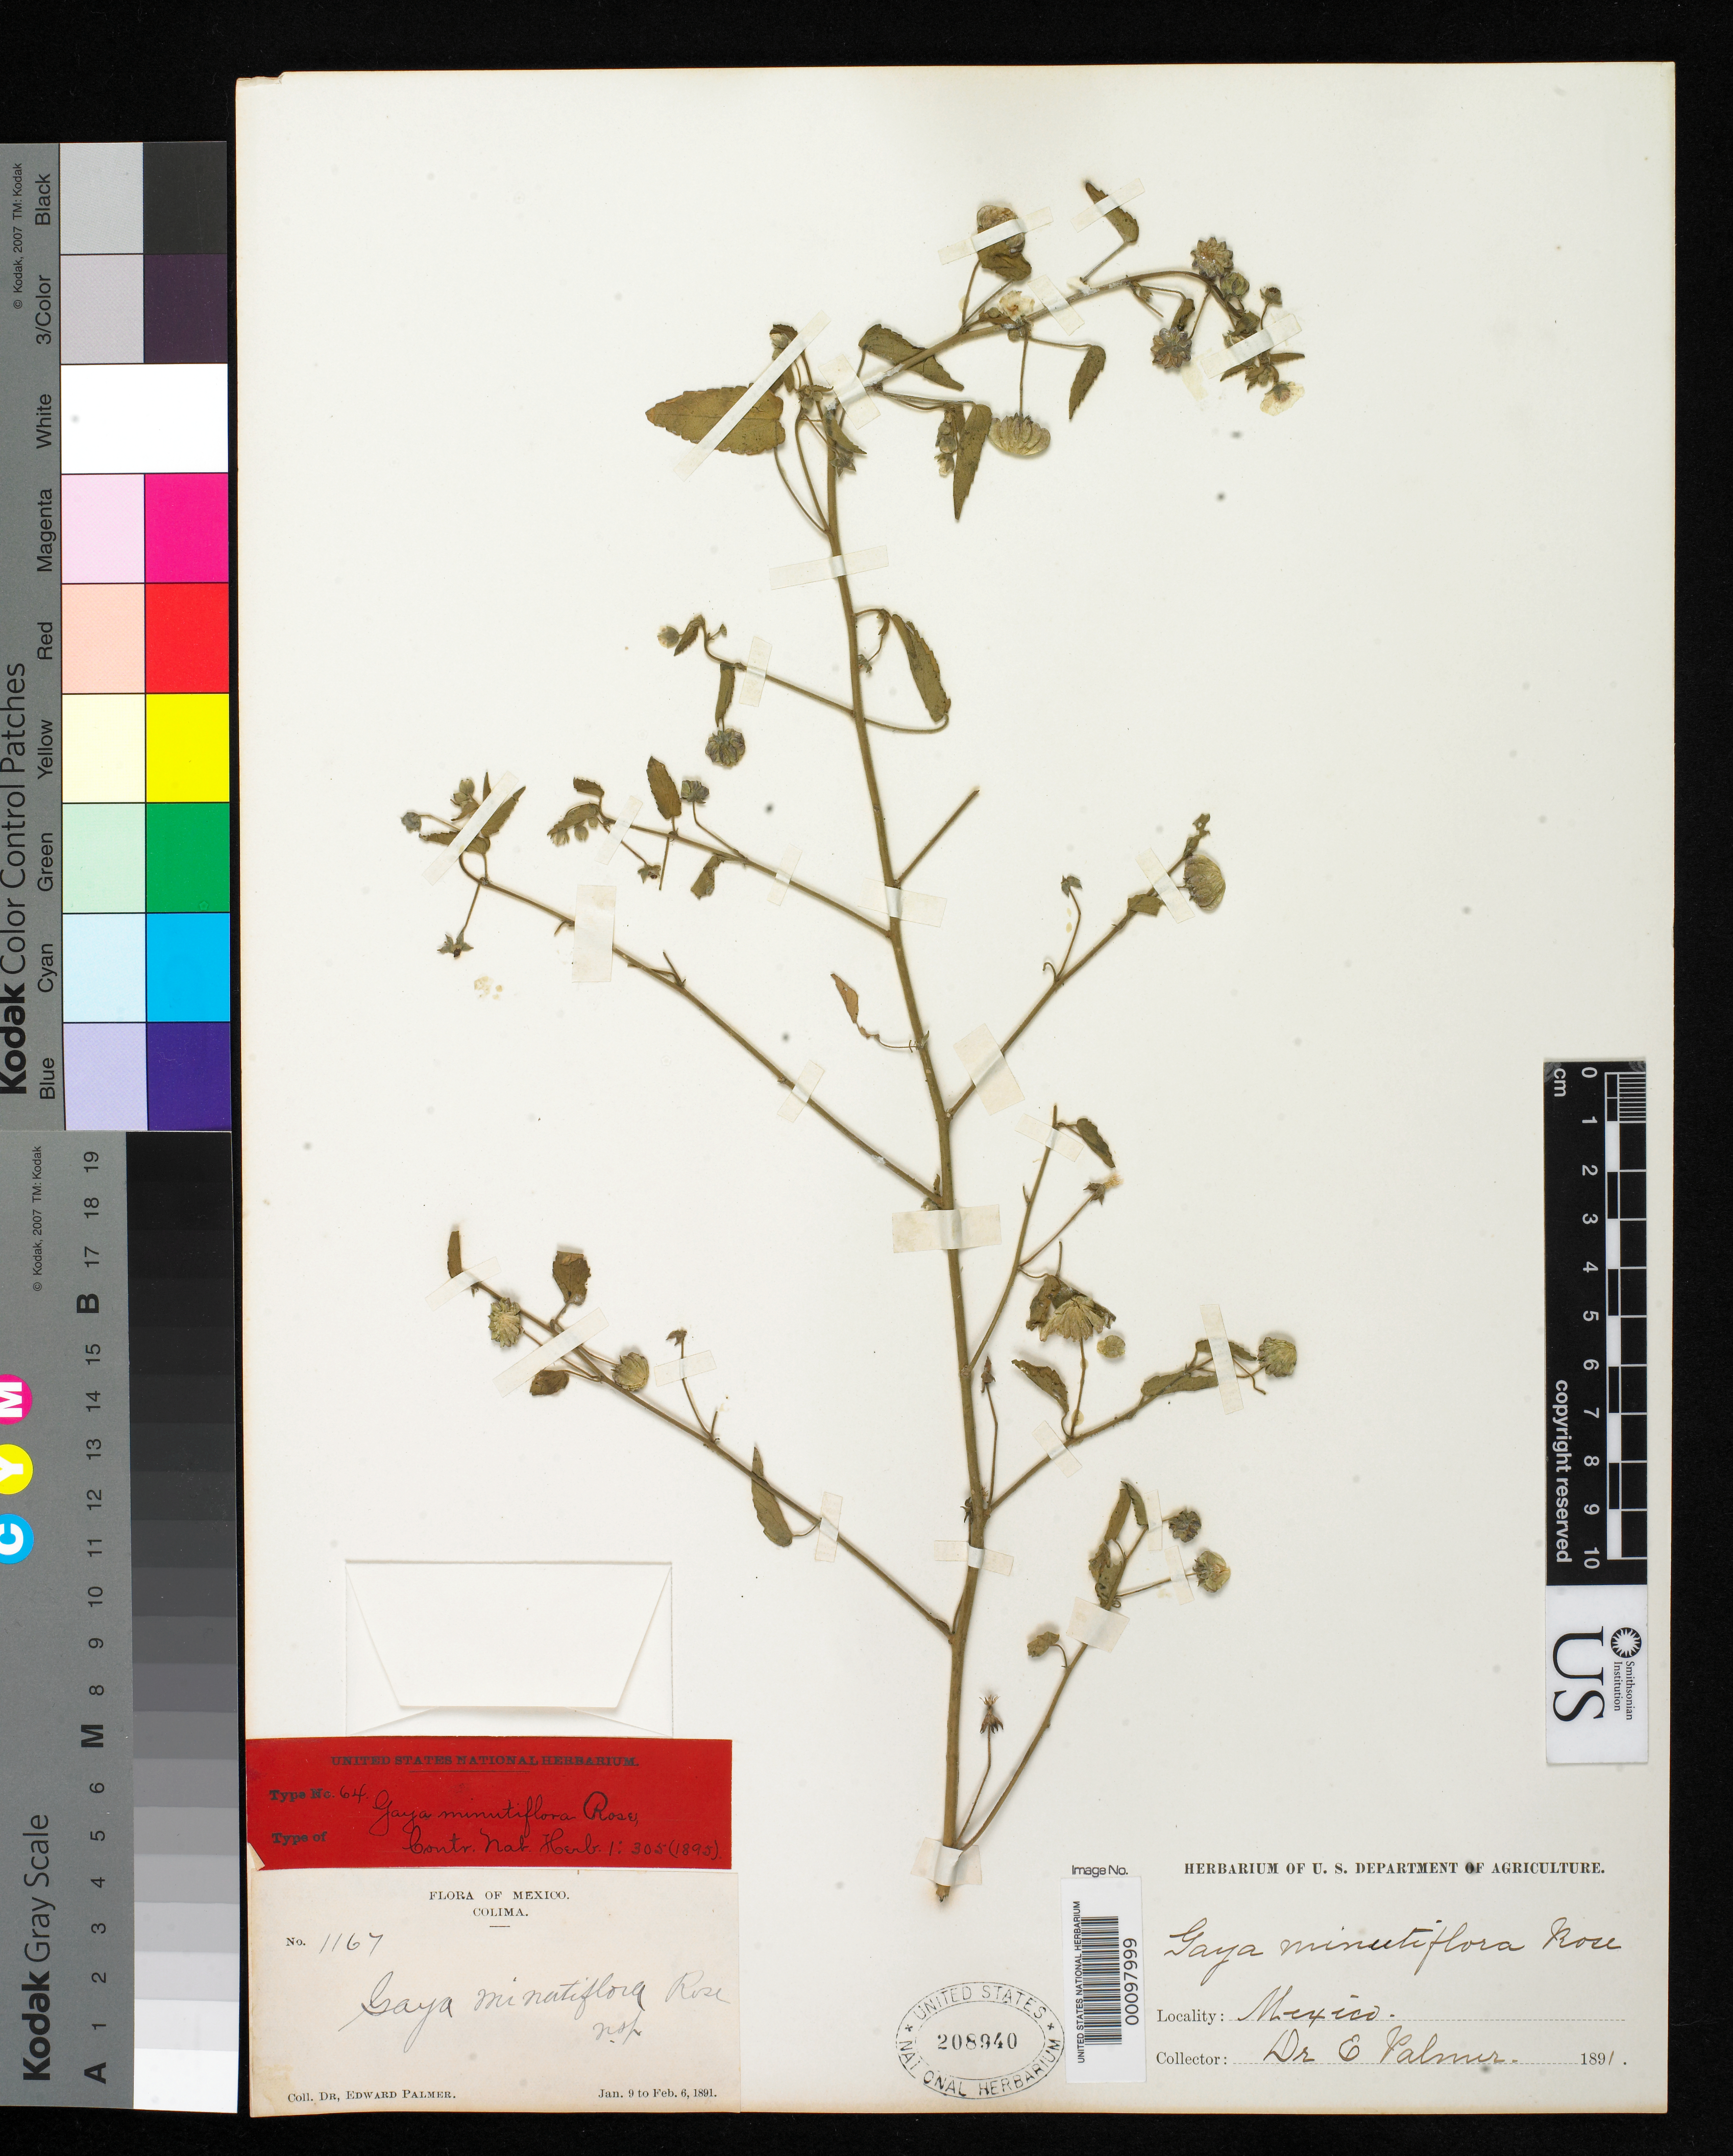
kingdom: Plantae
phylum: Tracheophyta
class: Magnoliopsida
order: Malvales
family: Malvaceae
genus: Gaya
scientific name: Gaya minutiflora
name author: Rose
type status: Syntype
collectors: E. Palmer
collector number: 1167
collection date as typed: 09 Jan 1891 to 06 Feb 1891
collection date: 1891-01-09/1891-02-06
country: Mexico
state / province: Colima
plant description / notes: One of two original sheets at US (USNH 208939, 208940), neither one clearly the holotype. Note also that protologue cites another collection, Donnell Smith 1939. Fryxell (1988, 1992) cites "holotype" at US but does not effectively lectotypify.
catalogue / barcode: US 208940